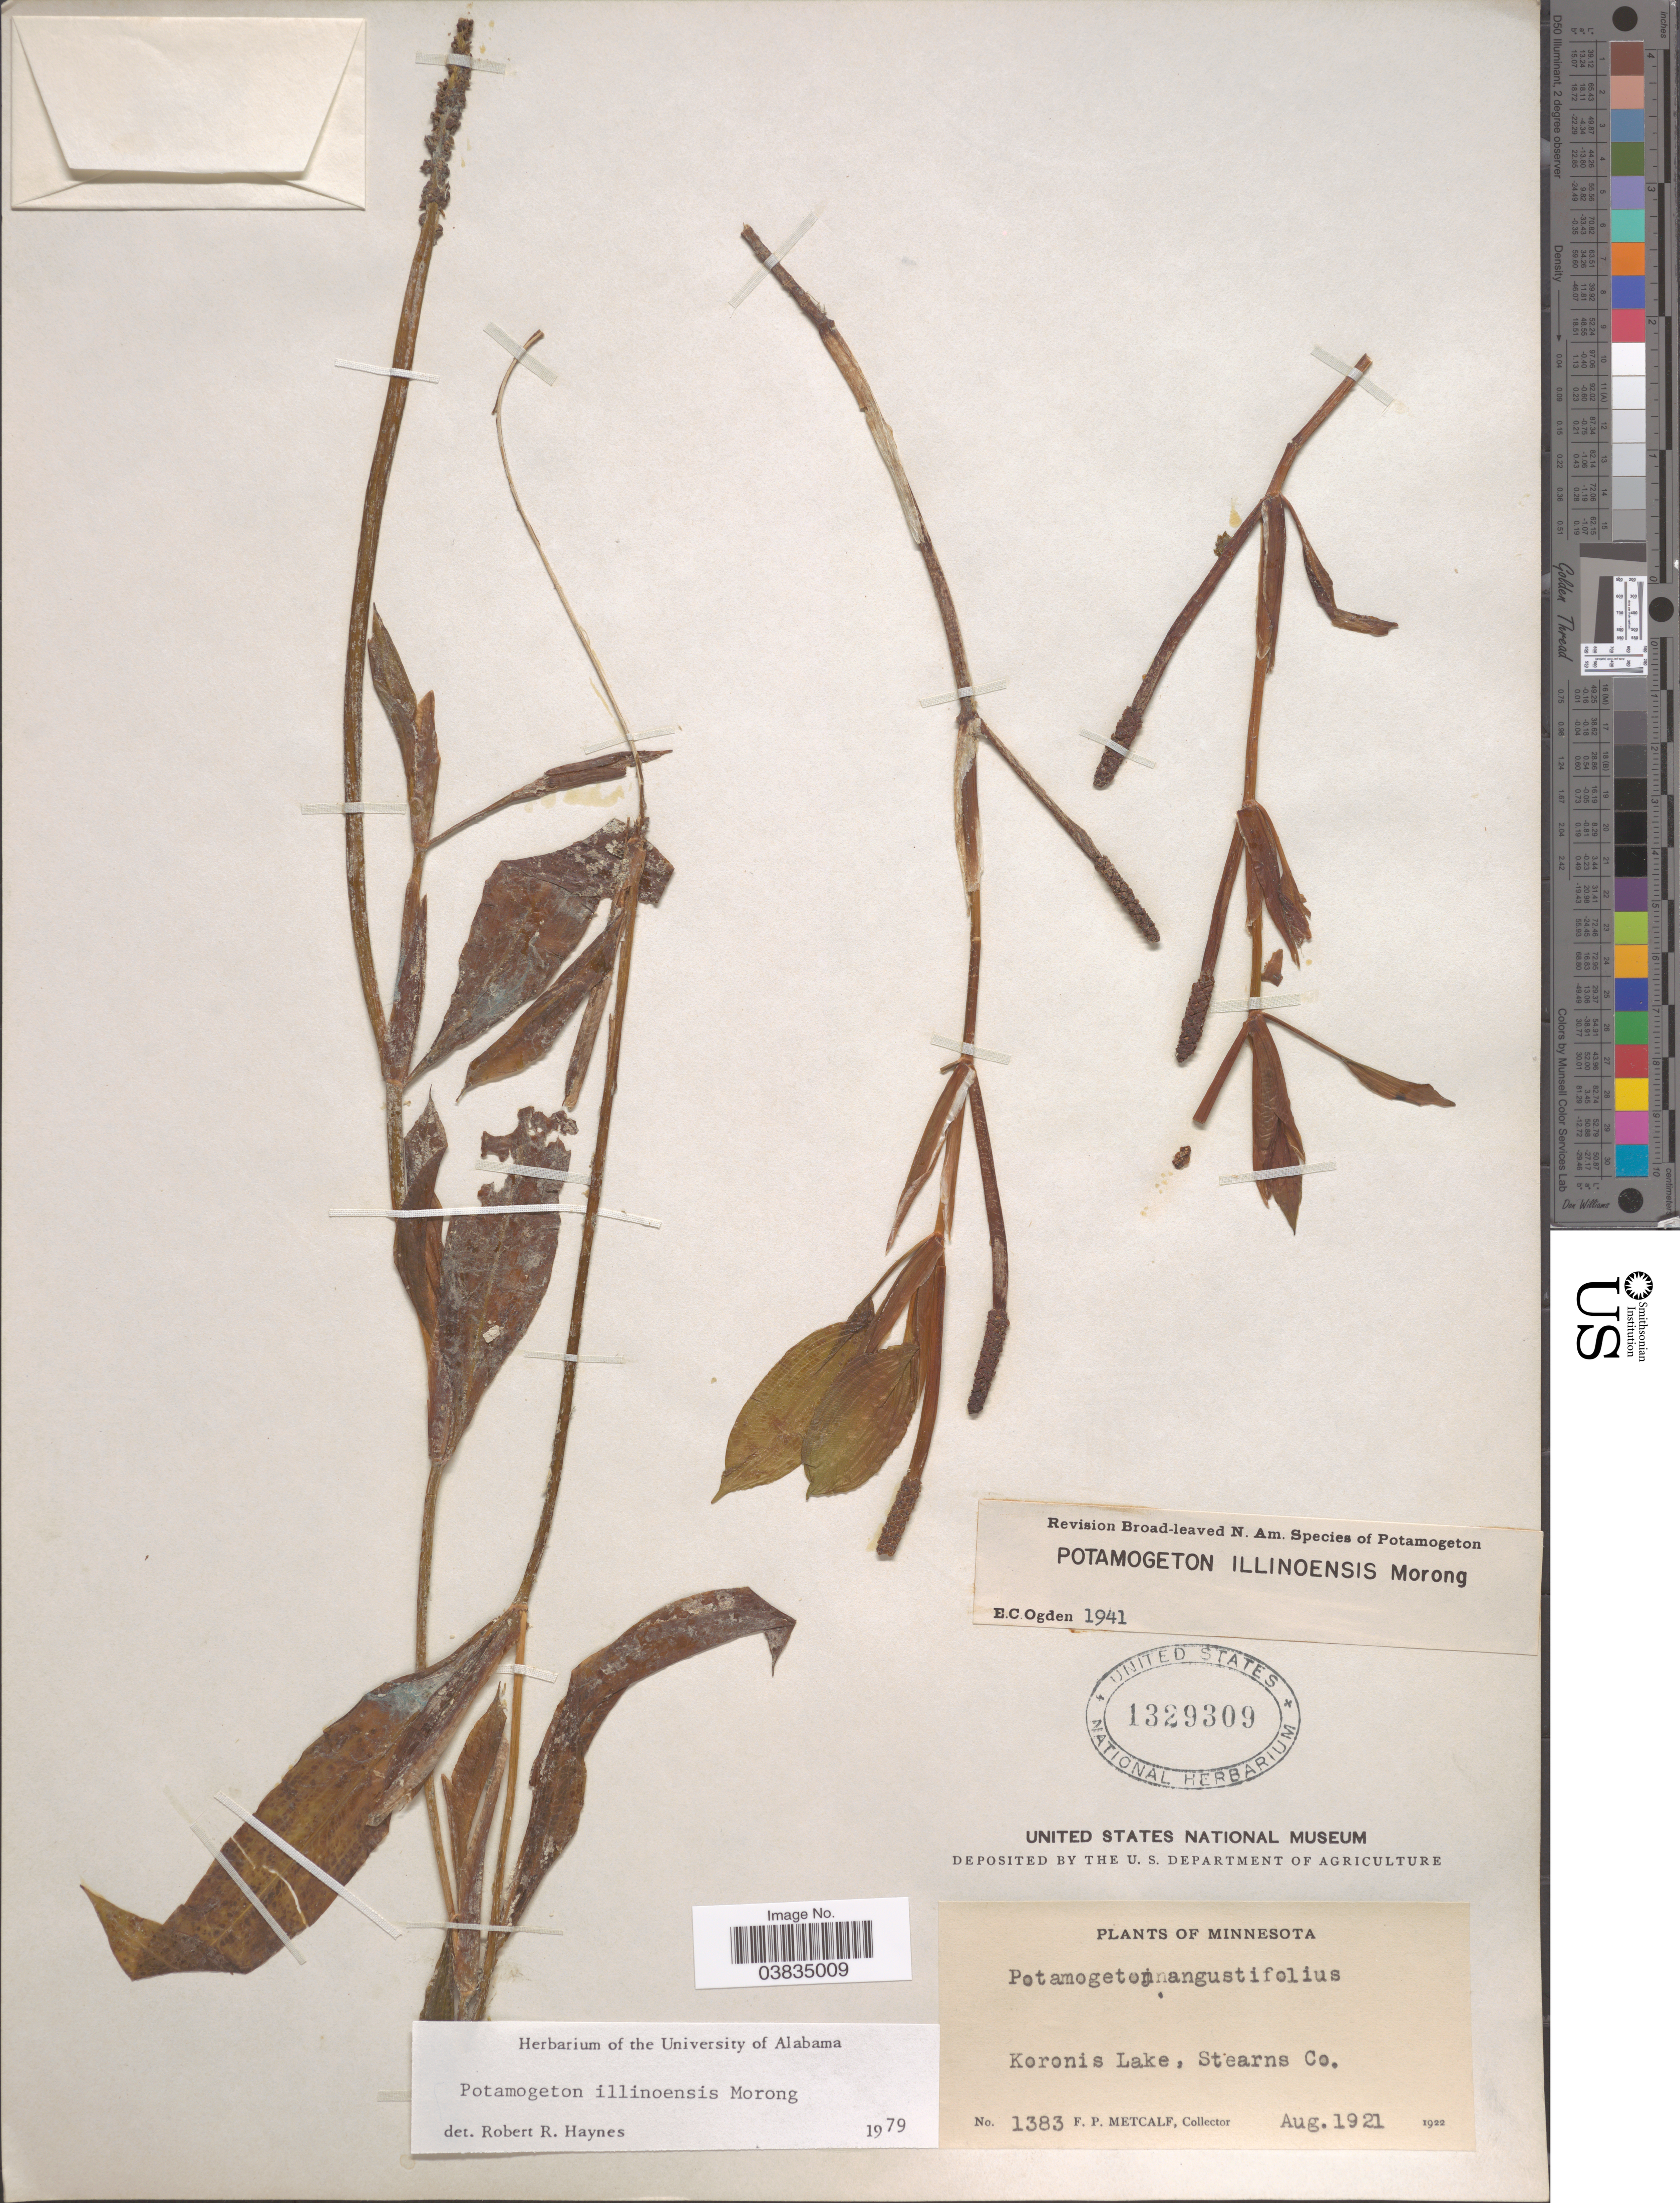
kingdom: Plantae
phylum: Tracheophyta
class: Liliopsida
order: Alismatales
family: Potamogetonaceae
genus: Potamogeton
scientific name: Potamogeton illinoensis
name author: Morong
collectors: F. Metcalf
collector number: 1383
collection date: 1921-08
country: United States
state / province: Minnesota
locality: Koronis Lake, Stearns Co.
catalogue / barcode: US 1329309